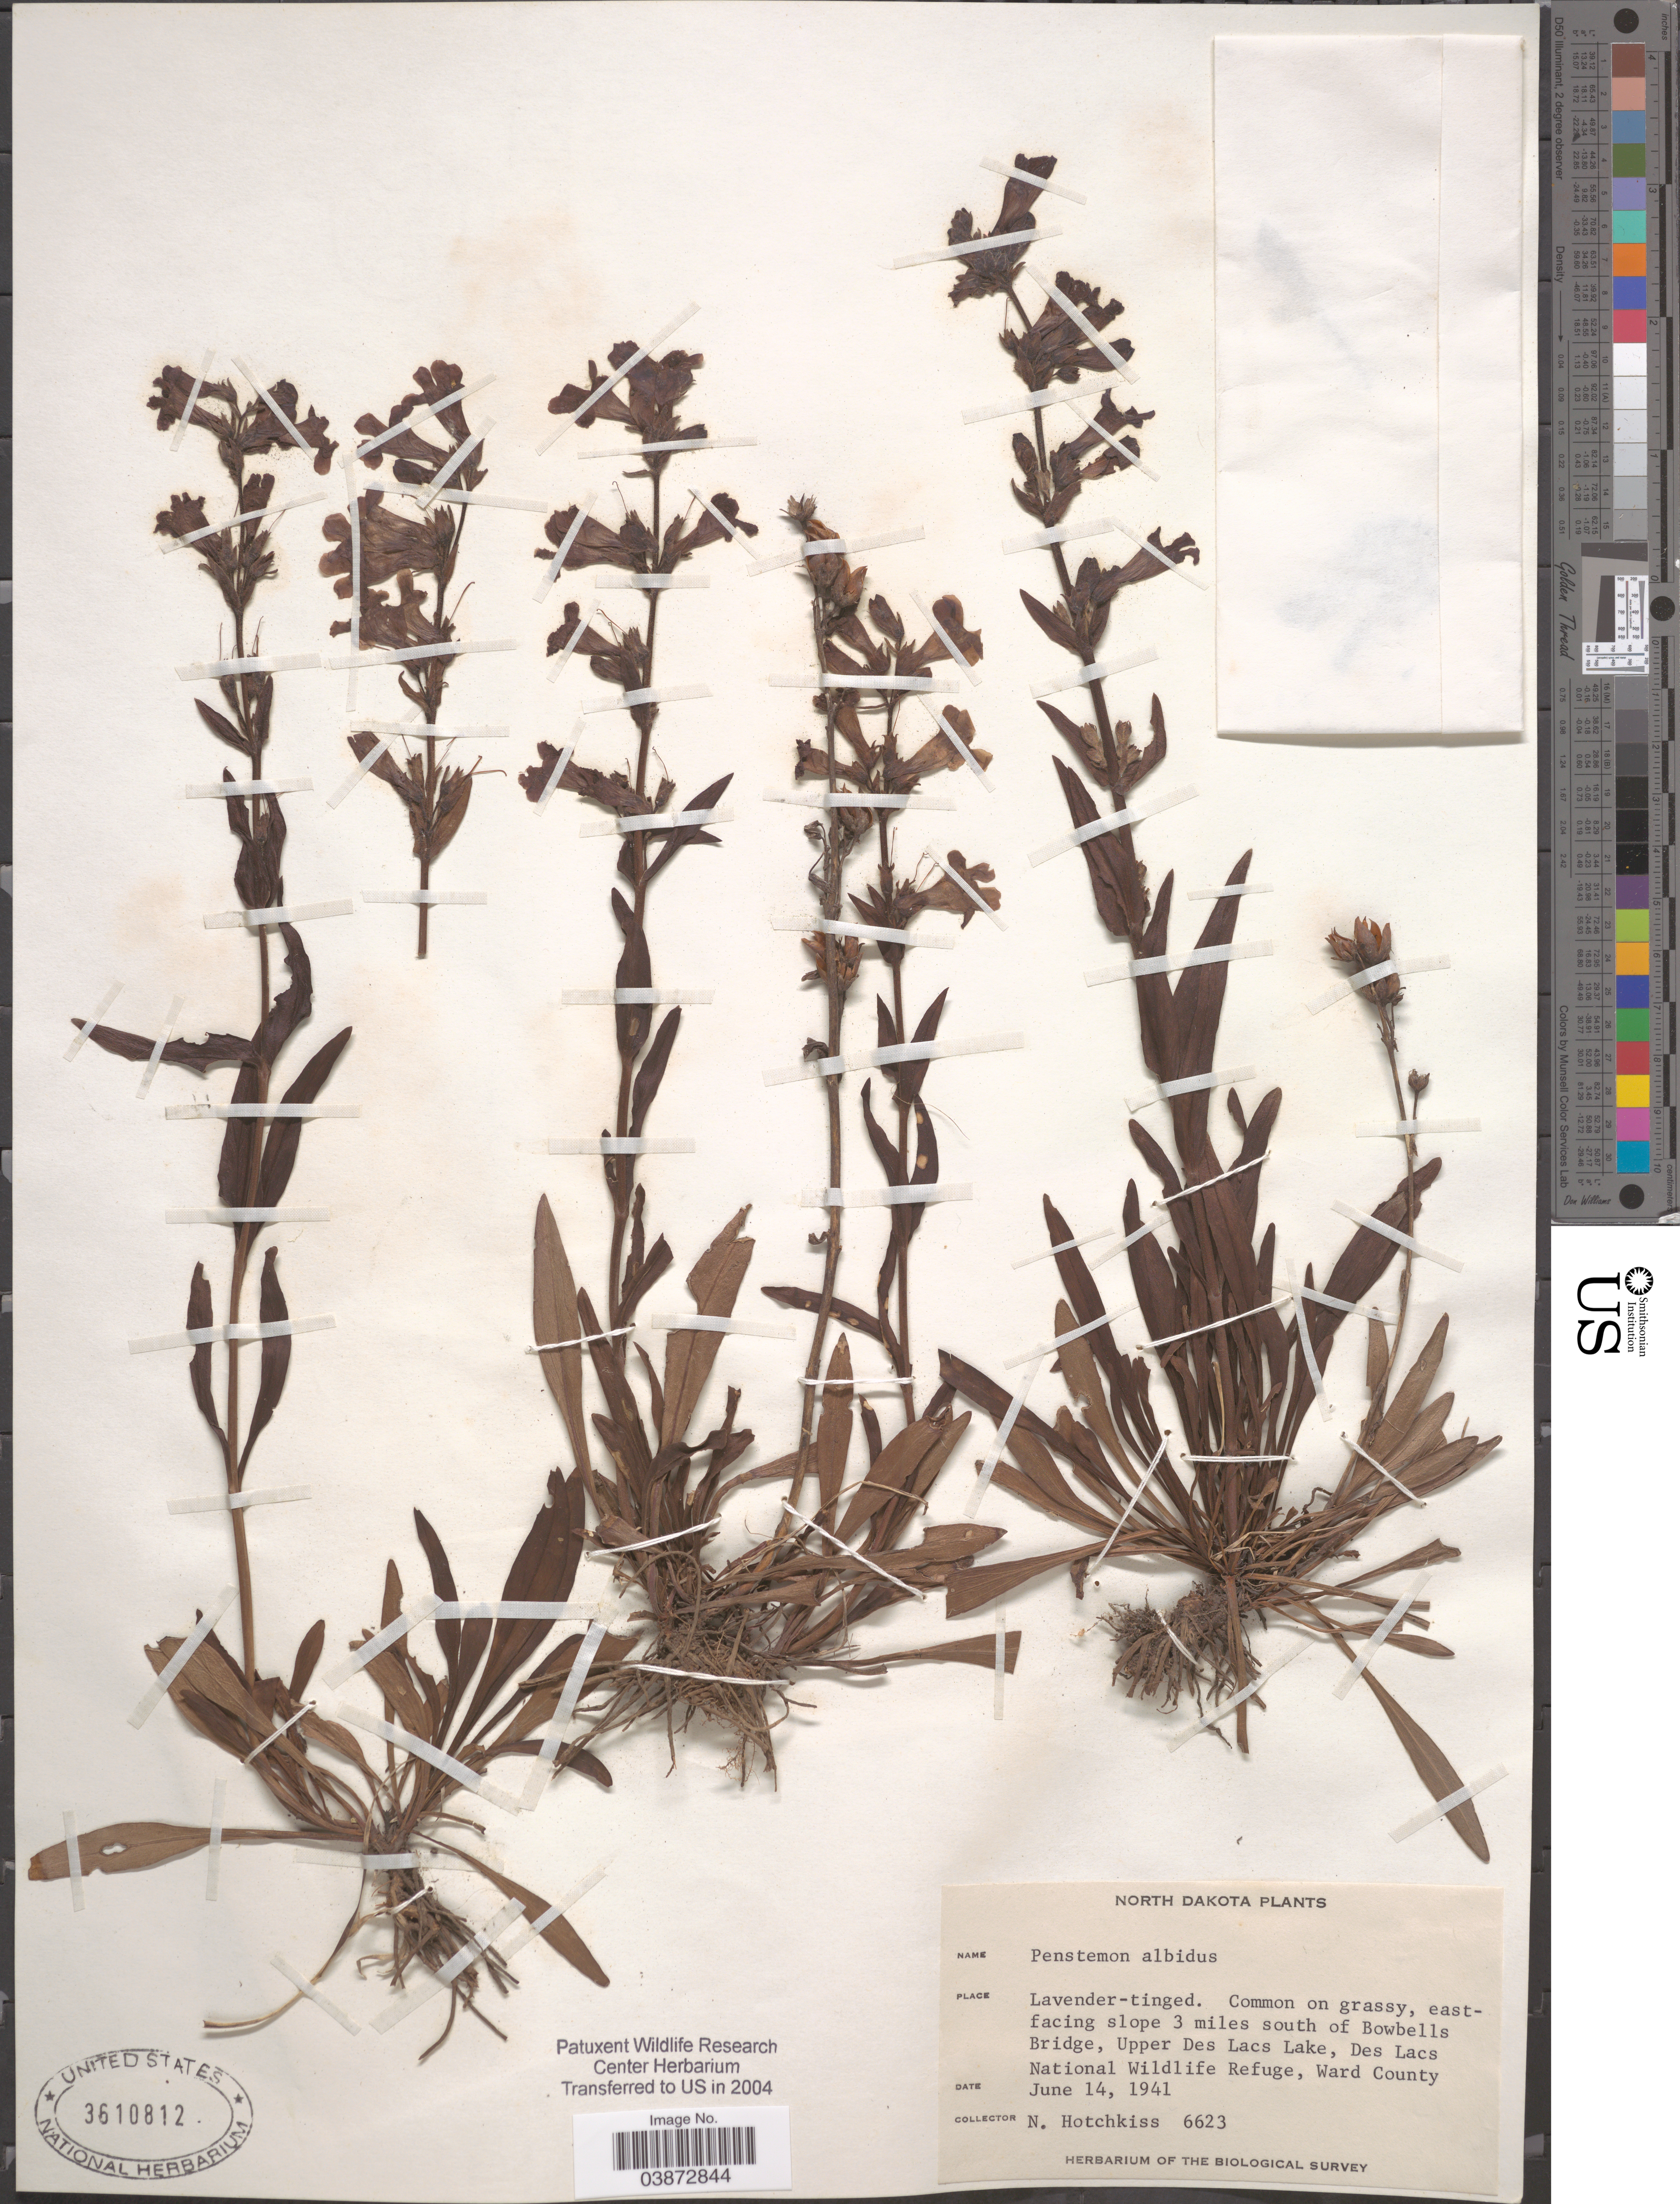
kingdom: Plantae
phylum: Tracheophyta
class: Magnoliopsida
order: Lamiales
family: Plantaginaceae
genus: Penstemon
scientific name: Penstemon albidus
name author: Nutt.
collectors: N. Hotchkiss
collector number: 6623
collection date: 1941-06-14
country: United States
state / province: North Dakota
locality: East-facing slope 3 miles south of Bowbells Bridge, Upper Des Lacs Lake, Des Lacs National Wildlife Refuge, Ward County.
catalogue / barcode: US 3610812